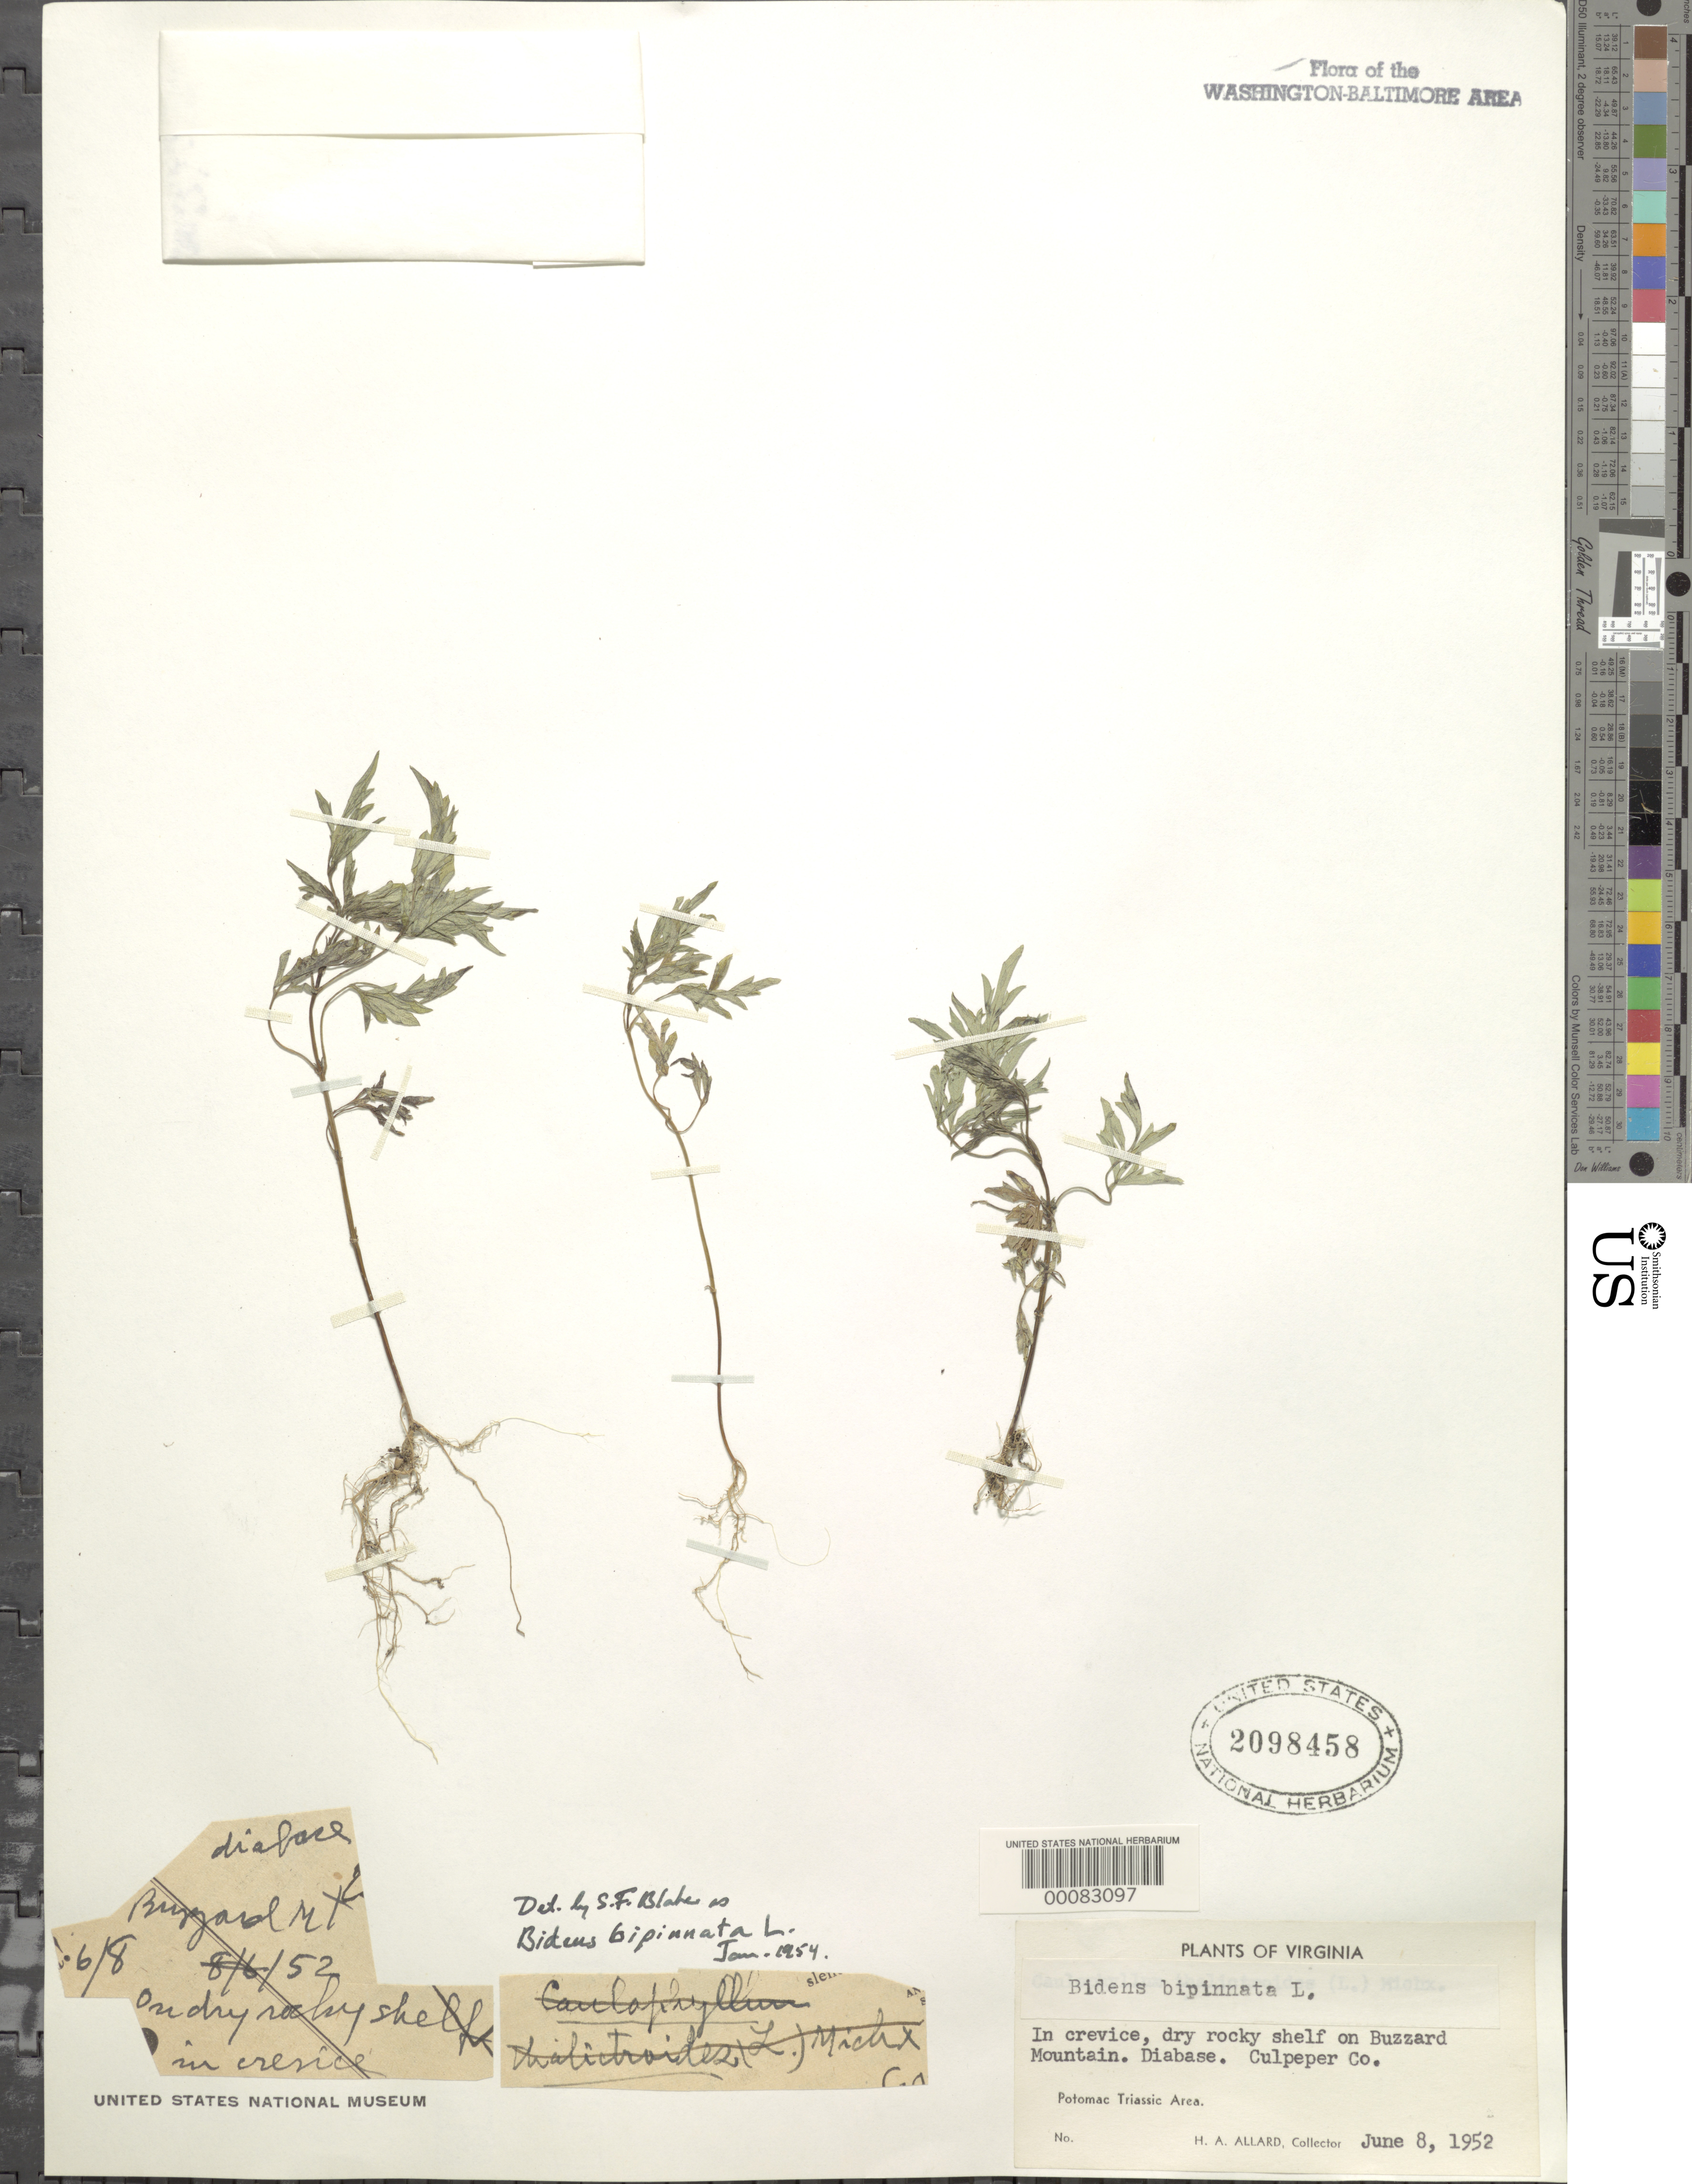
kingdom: Plantae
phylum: Tracheophyta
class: Magnoliopsida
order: Asterales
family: Asteraceae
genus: Bidens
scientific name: Bidens bipinnata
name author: L.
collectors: H. A. Allard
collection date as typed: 08 Jun 1952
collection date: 1952-06-08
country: United States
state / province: Virginia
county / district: Culpeper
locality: Buzzard Mountain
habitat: Crevice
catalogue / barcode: US 2098458